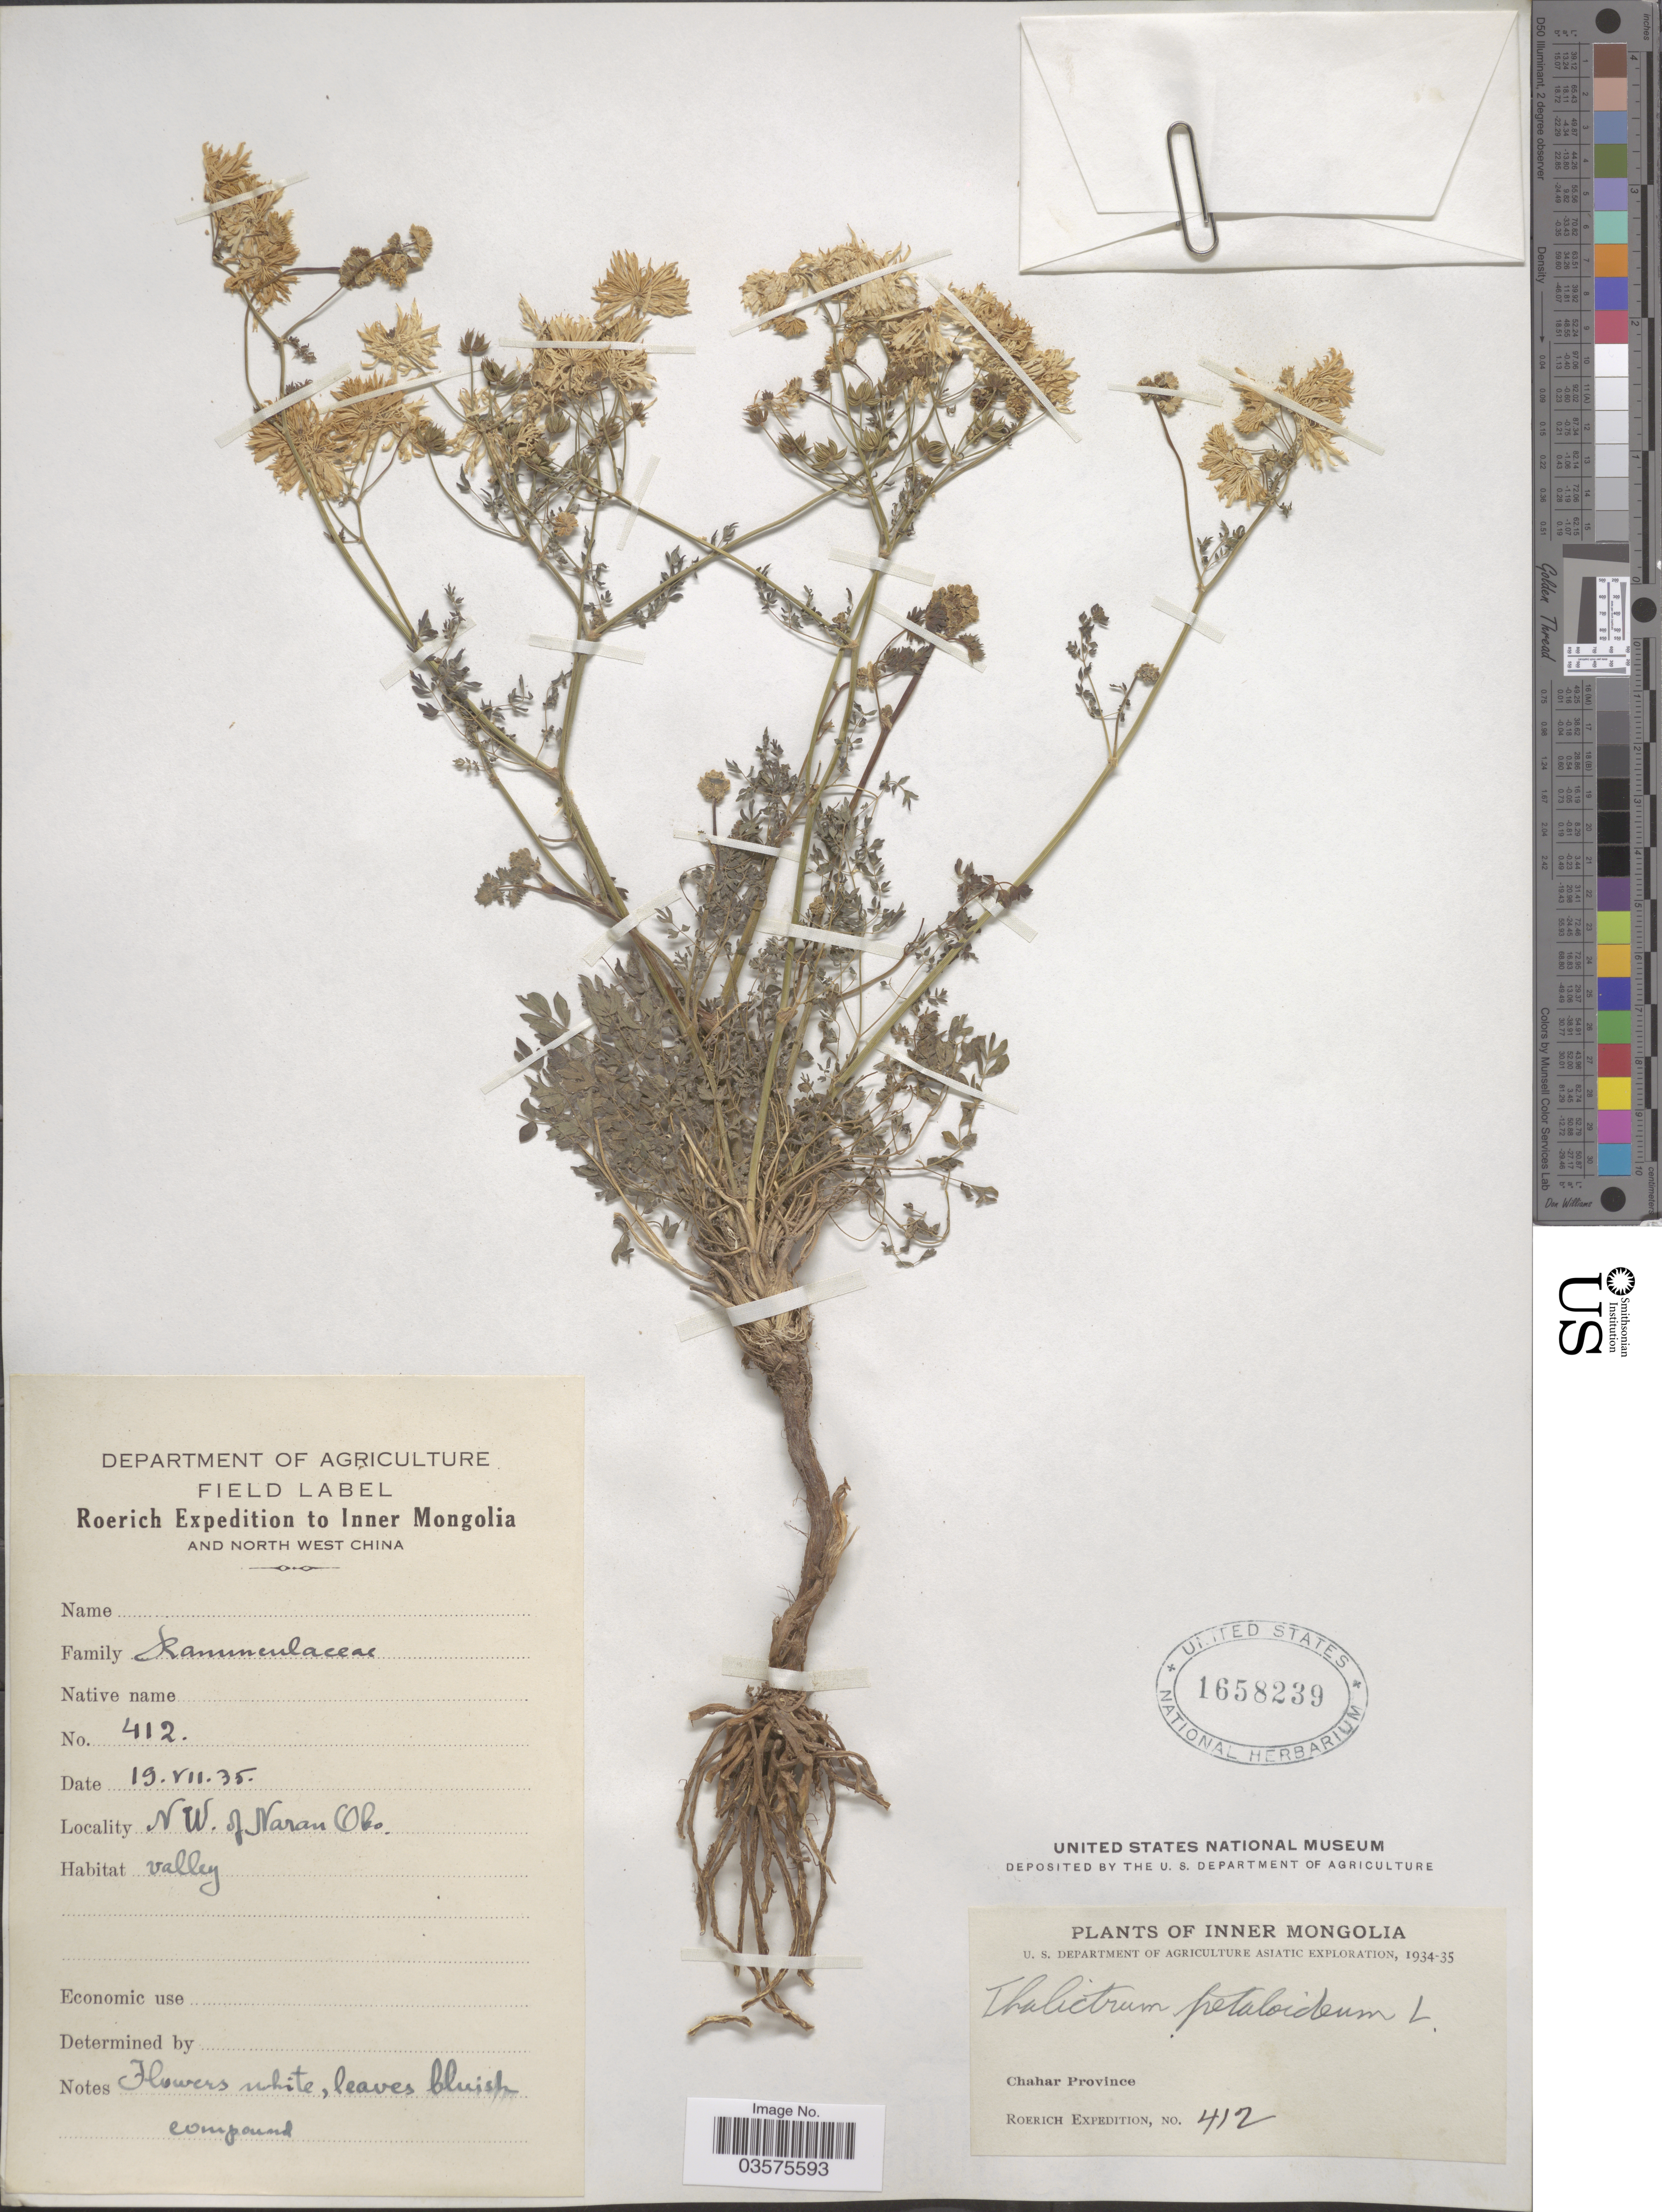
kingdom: Plantae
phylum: Tracheophyta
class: Magnoliopsida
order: Ranunculales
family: Ranunculaceae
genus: Thalictrum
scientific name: Thalictrum petaloideum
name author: L.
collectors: Roerich Expedition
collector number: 412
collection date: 1935-07-19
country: China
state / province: Nei Monggol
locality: Inner Mongolia and North West China. NW. of Naran Obo. Chahar Province.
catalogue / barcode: US 1658239